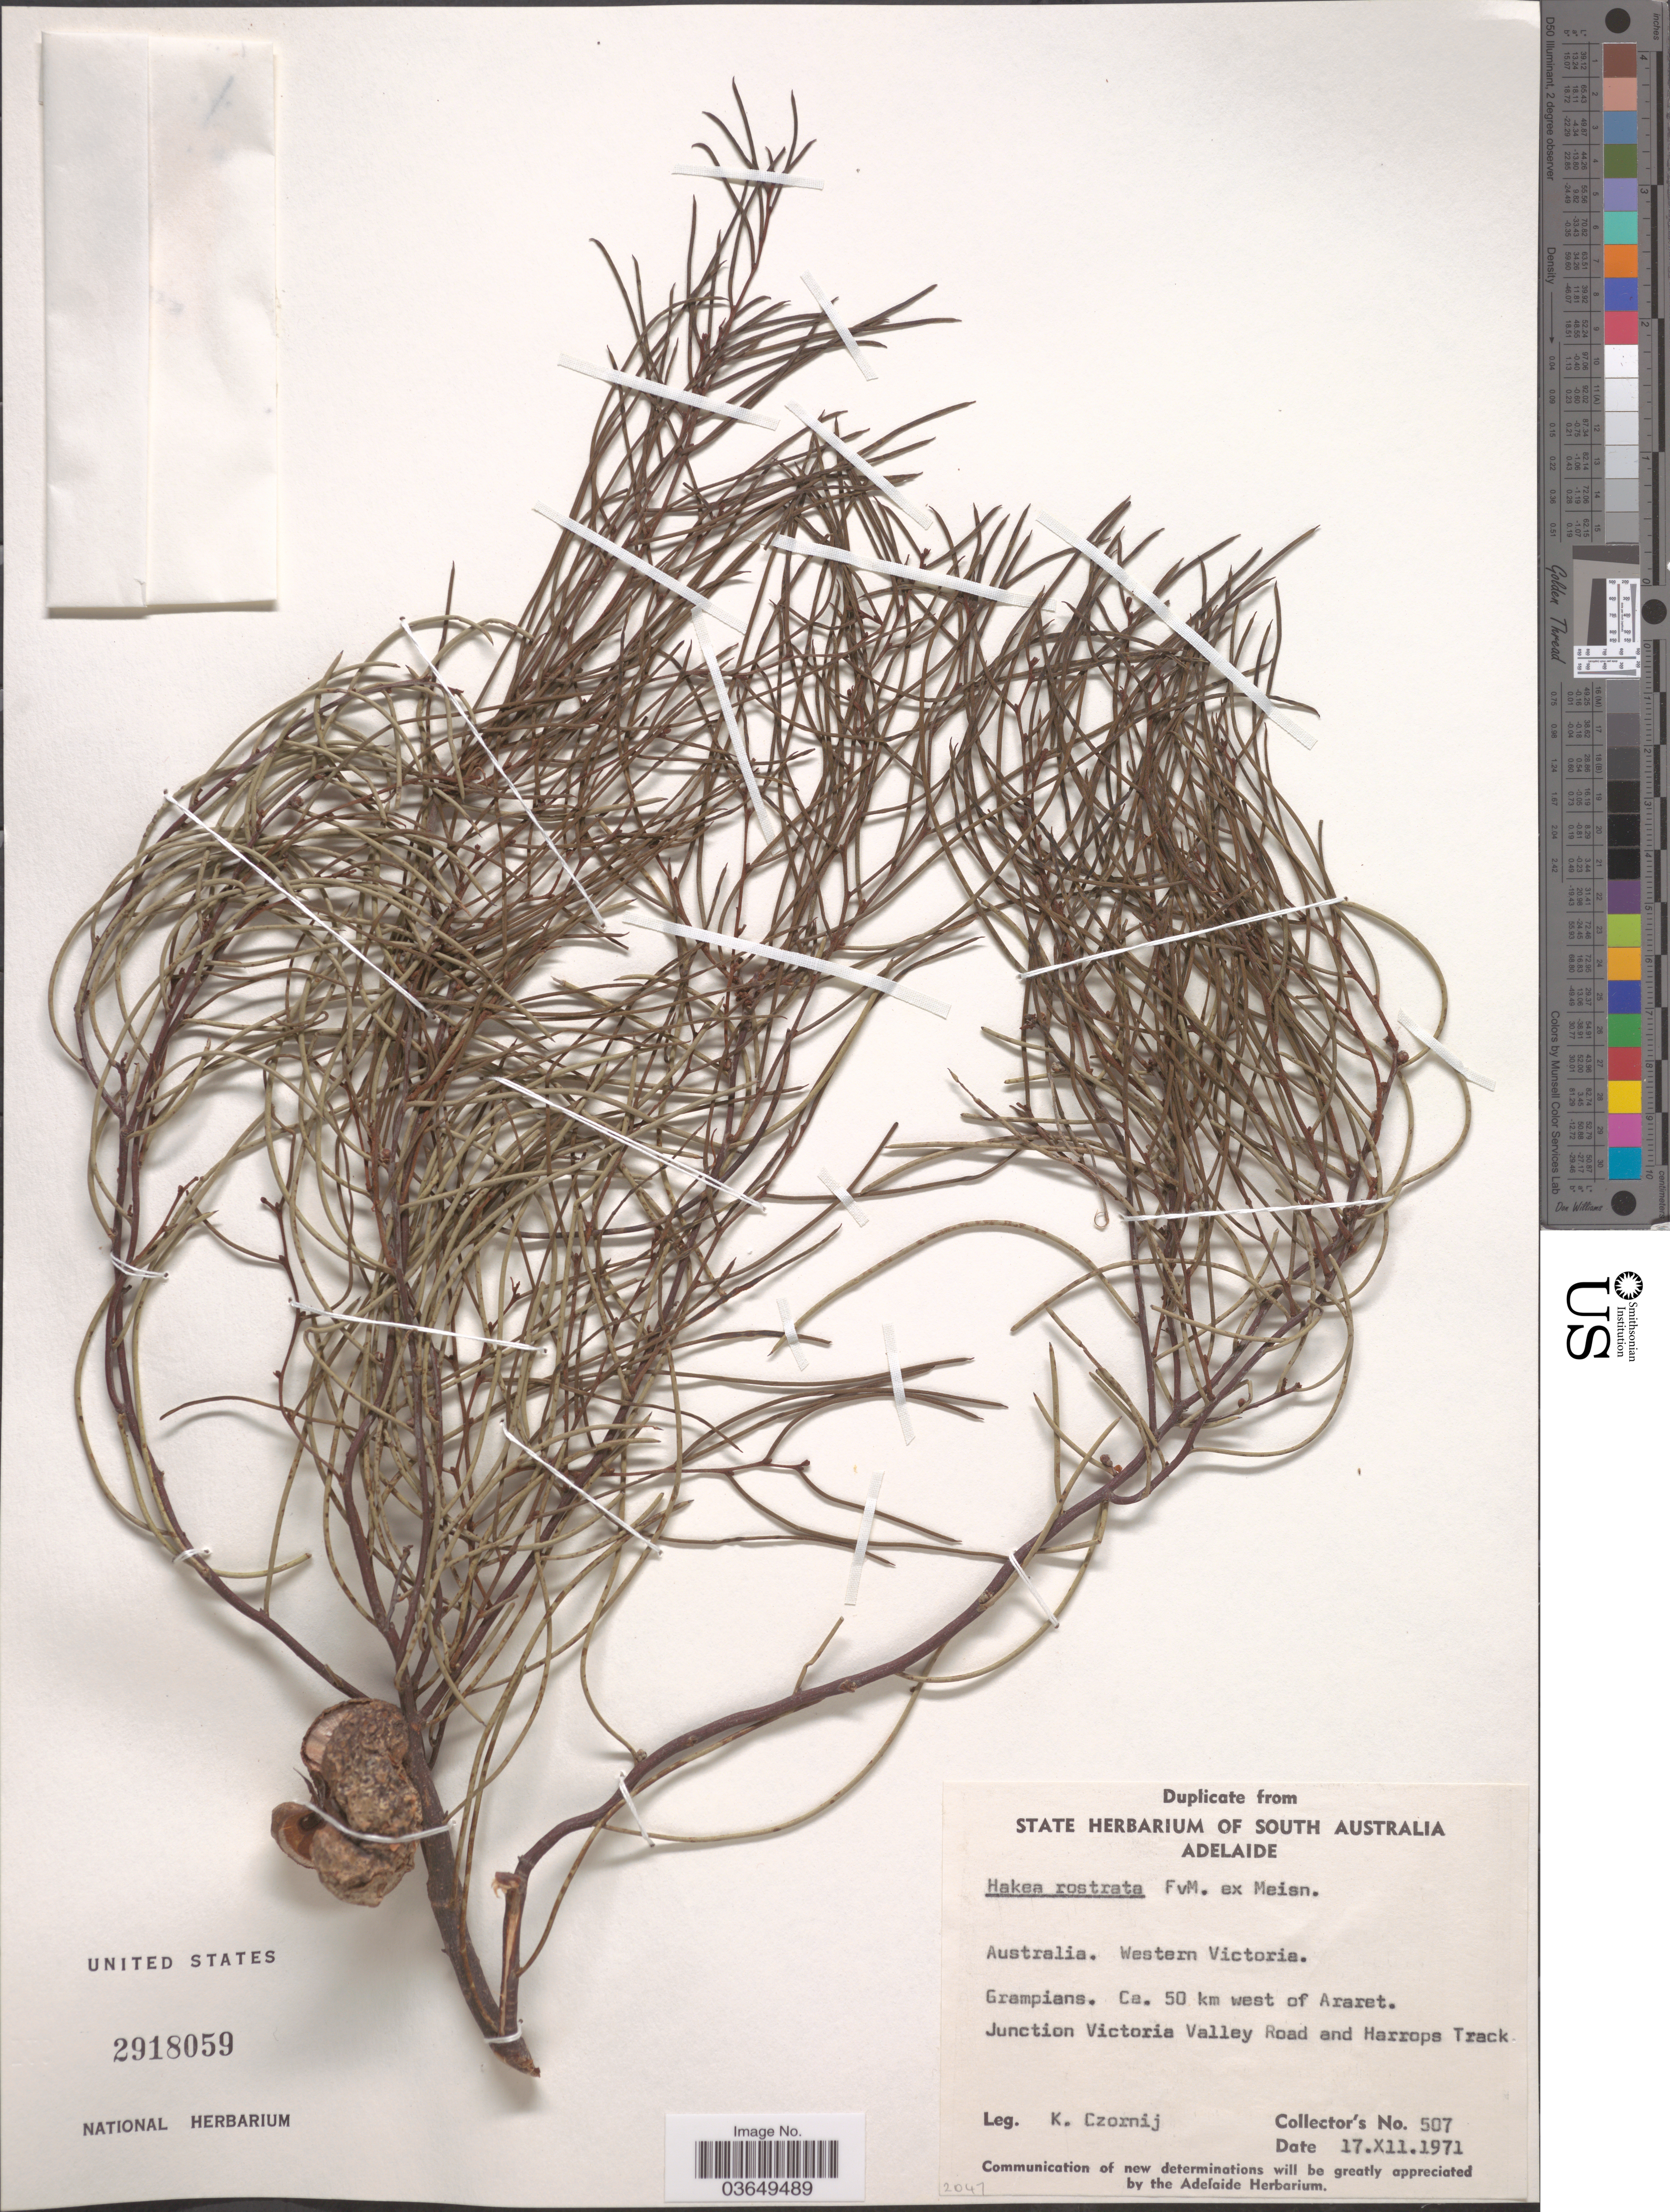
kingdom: Plantae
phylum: Tracheophyta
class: Magnoliopsida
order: Proteales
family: Proteaceae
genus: Hakea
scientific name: Hakea rostrata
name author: F. Muell. ex Meisn.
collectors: K. Czornij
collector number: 507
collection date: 1971-12-17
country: Australia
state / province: Western Australia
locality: Grampians. Ca. 50 km west of Araret. Junction Victoria Valley Road and Harrops Track.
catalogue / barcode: US 2918059